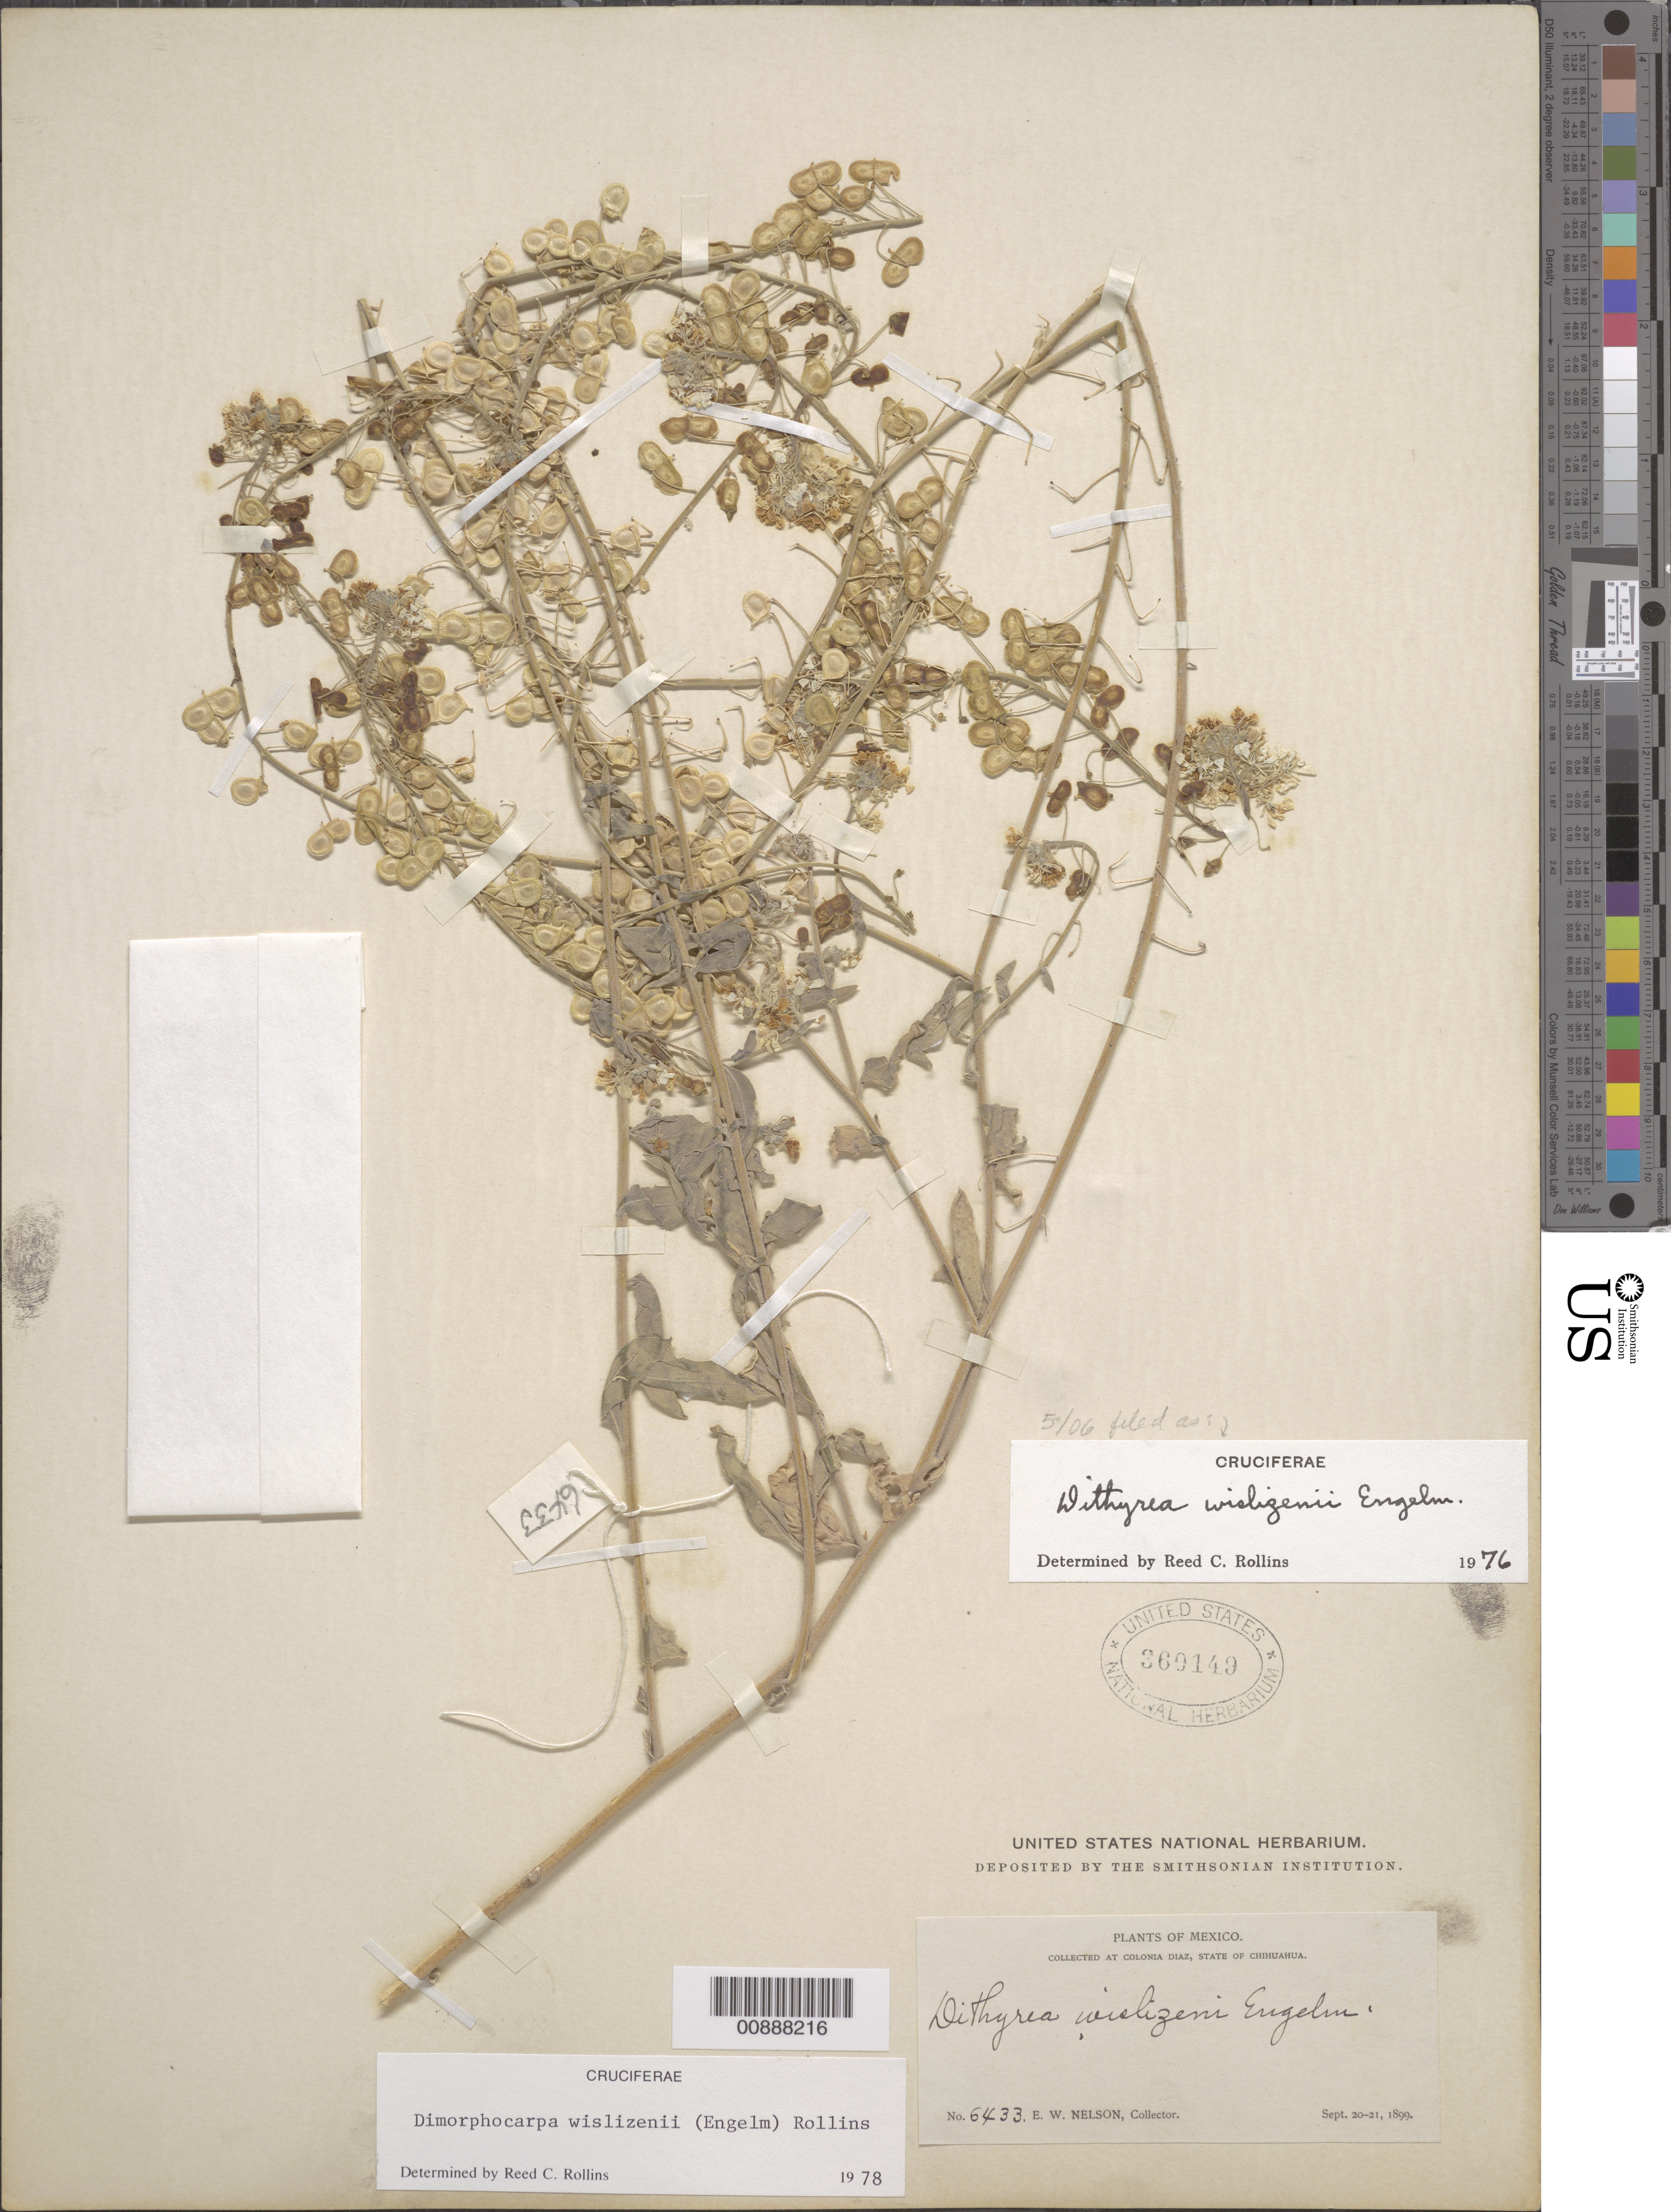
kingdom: Plantae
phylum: Tracheophyta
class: Magnoliopsida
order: Brassicales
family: Brassicaceae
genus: Dithyrea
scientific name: Dithyrea wislizeni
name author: Engelm.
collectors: E. W. Nelson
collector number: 6433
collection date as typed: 20 Sep 1899 to 21 Sep 1899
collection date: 1899-09-20/1899-09-21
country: Mexico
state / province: Chihuahua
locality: Colonia Díaz, Chihuahua.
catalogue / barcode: US 360149